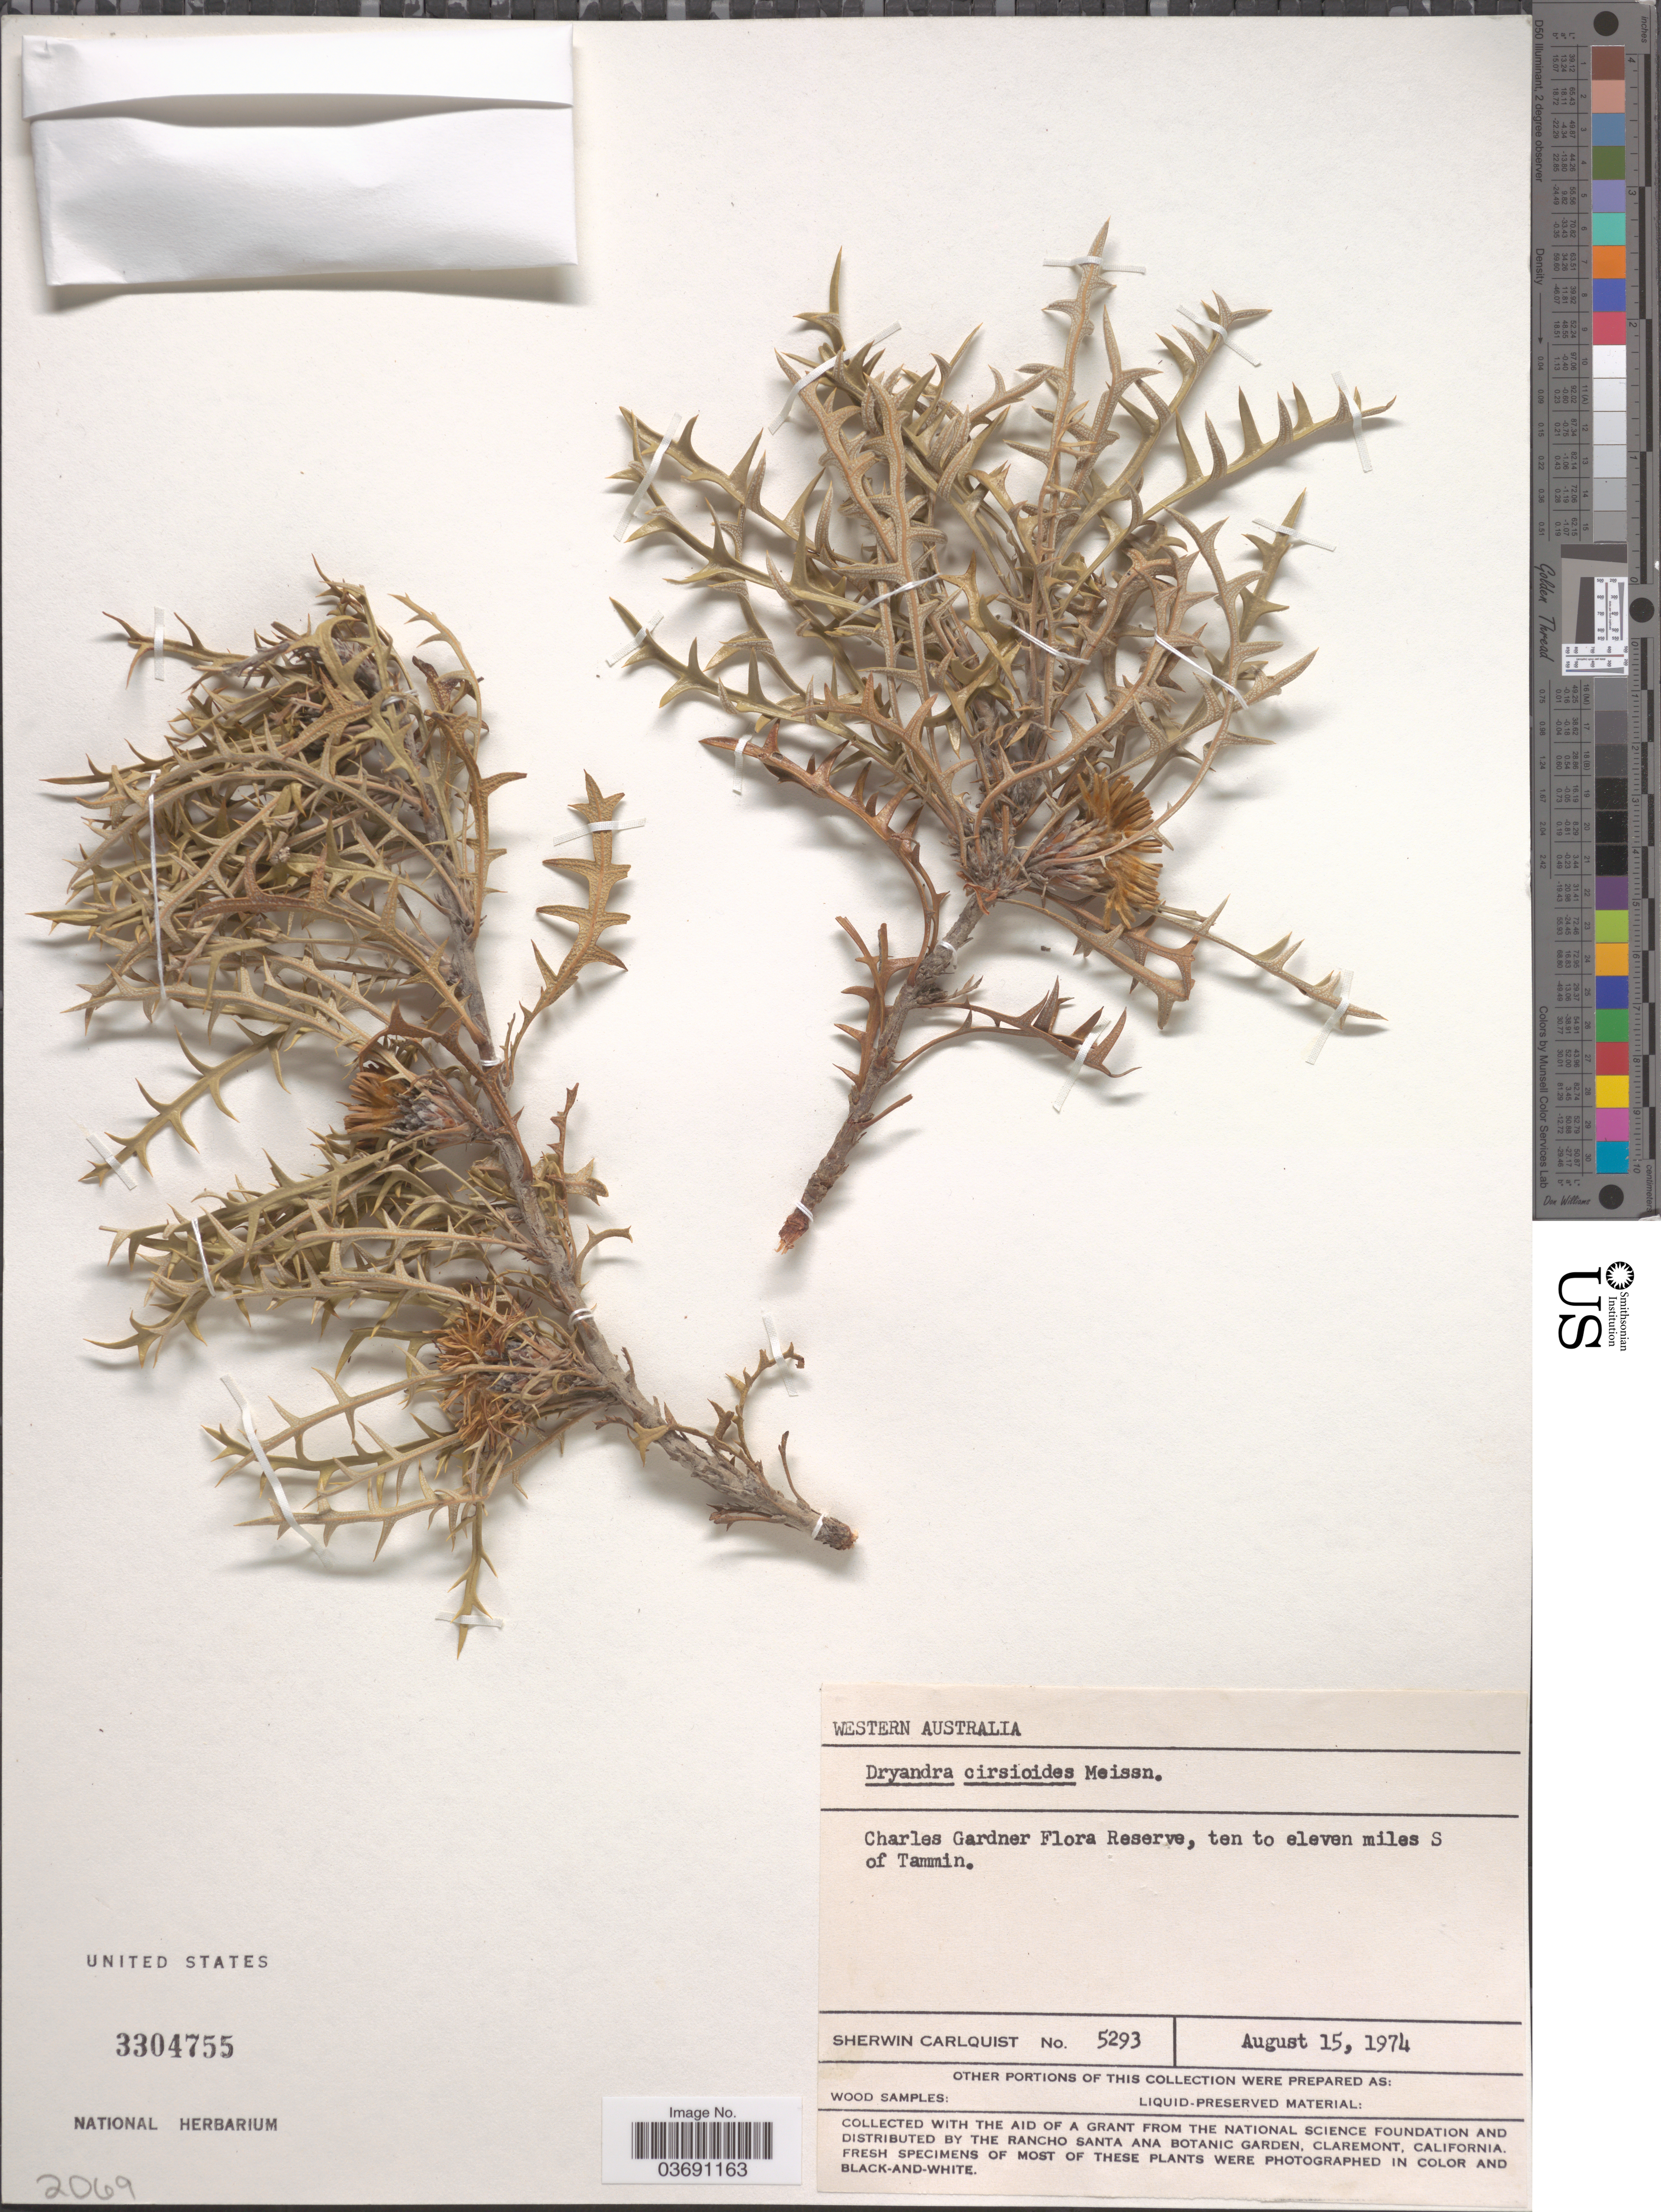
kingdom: Plantae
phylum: Tracheophyta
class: Magnoliopsida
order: Proteales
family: Proteaceae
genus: Dryandra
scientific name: Dryandra cirsioides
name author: Meisn.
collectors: S. Carlquist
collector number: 5293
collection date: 1974-08-15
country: Australia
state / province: Western Australia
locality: Charles Gardner Flora Reserve, ten to eleven miles S of Tammin.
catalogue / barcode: US 3304755